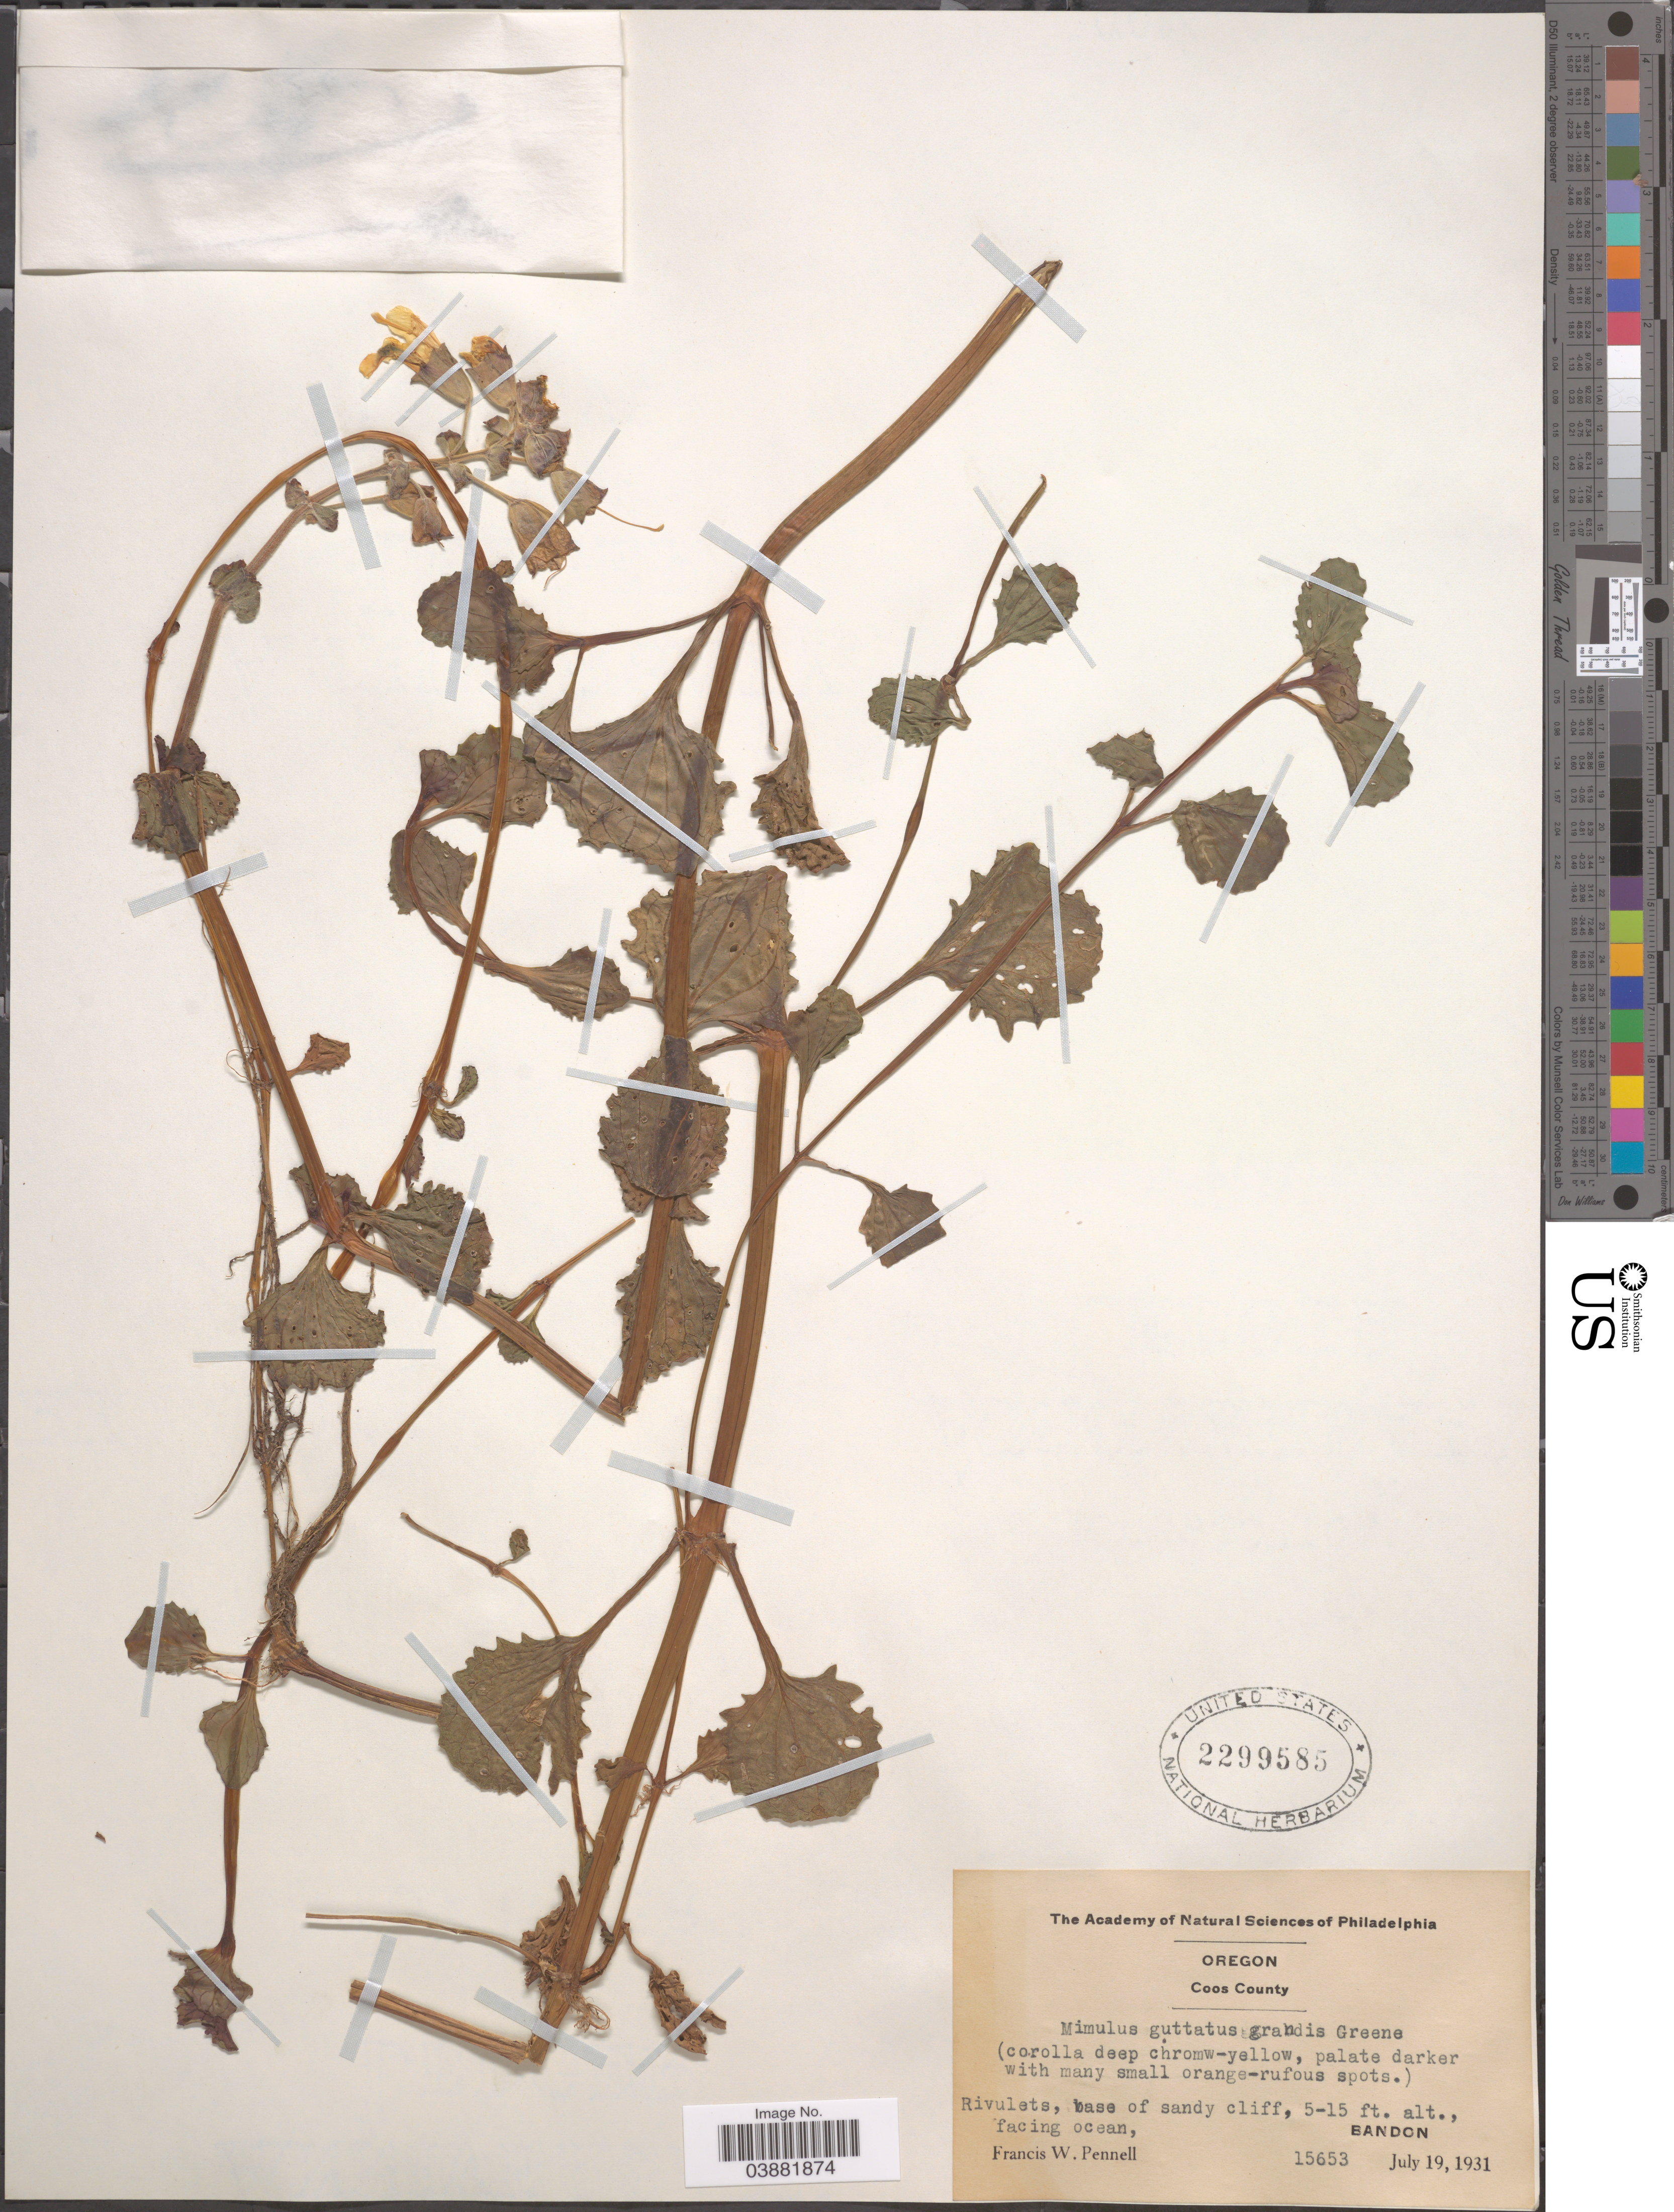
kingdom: Plantae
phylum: Tracheophyta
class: Magnoliopsida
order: Lamiales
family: Phrymaceae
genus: Mimulus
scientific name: Mimulus guttatus var. grandis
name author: Greene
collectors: F. W. Pennell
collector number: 15653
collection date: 1931-07-19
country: United States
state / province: Oregon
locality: Coos County. Bandon.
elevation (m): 2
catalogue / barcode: US 2299585